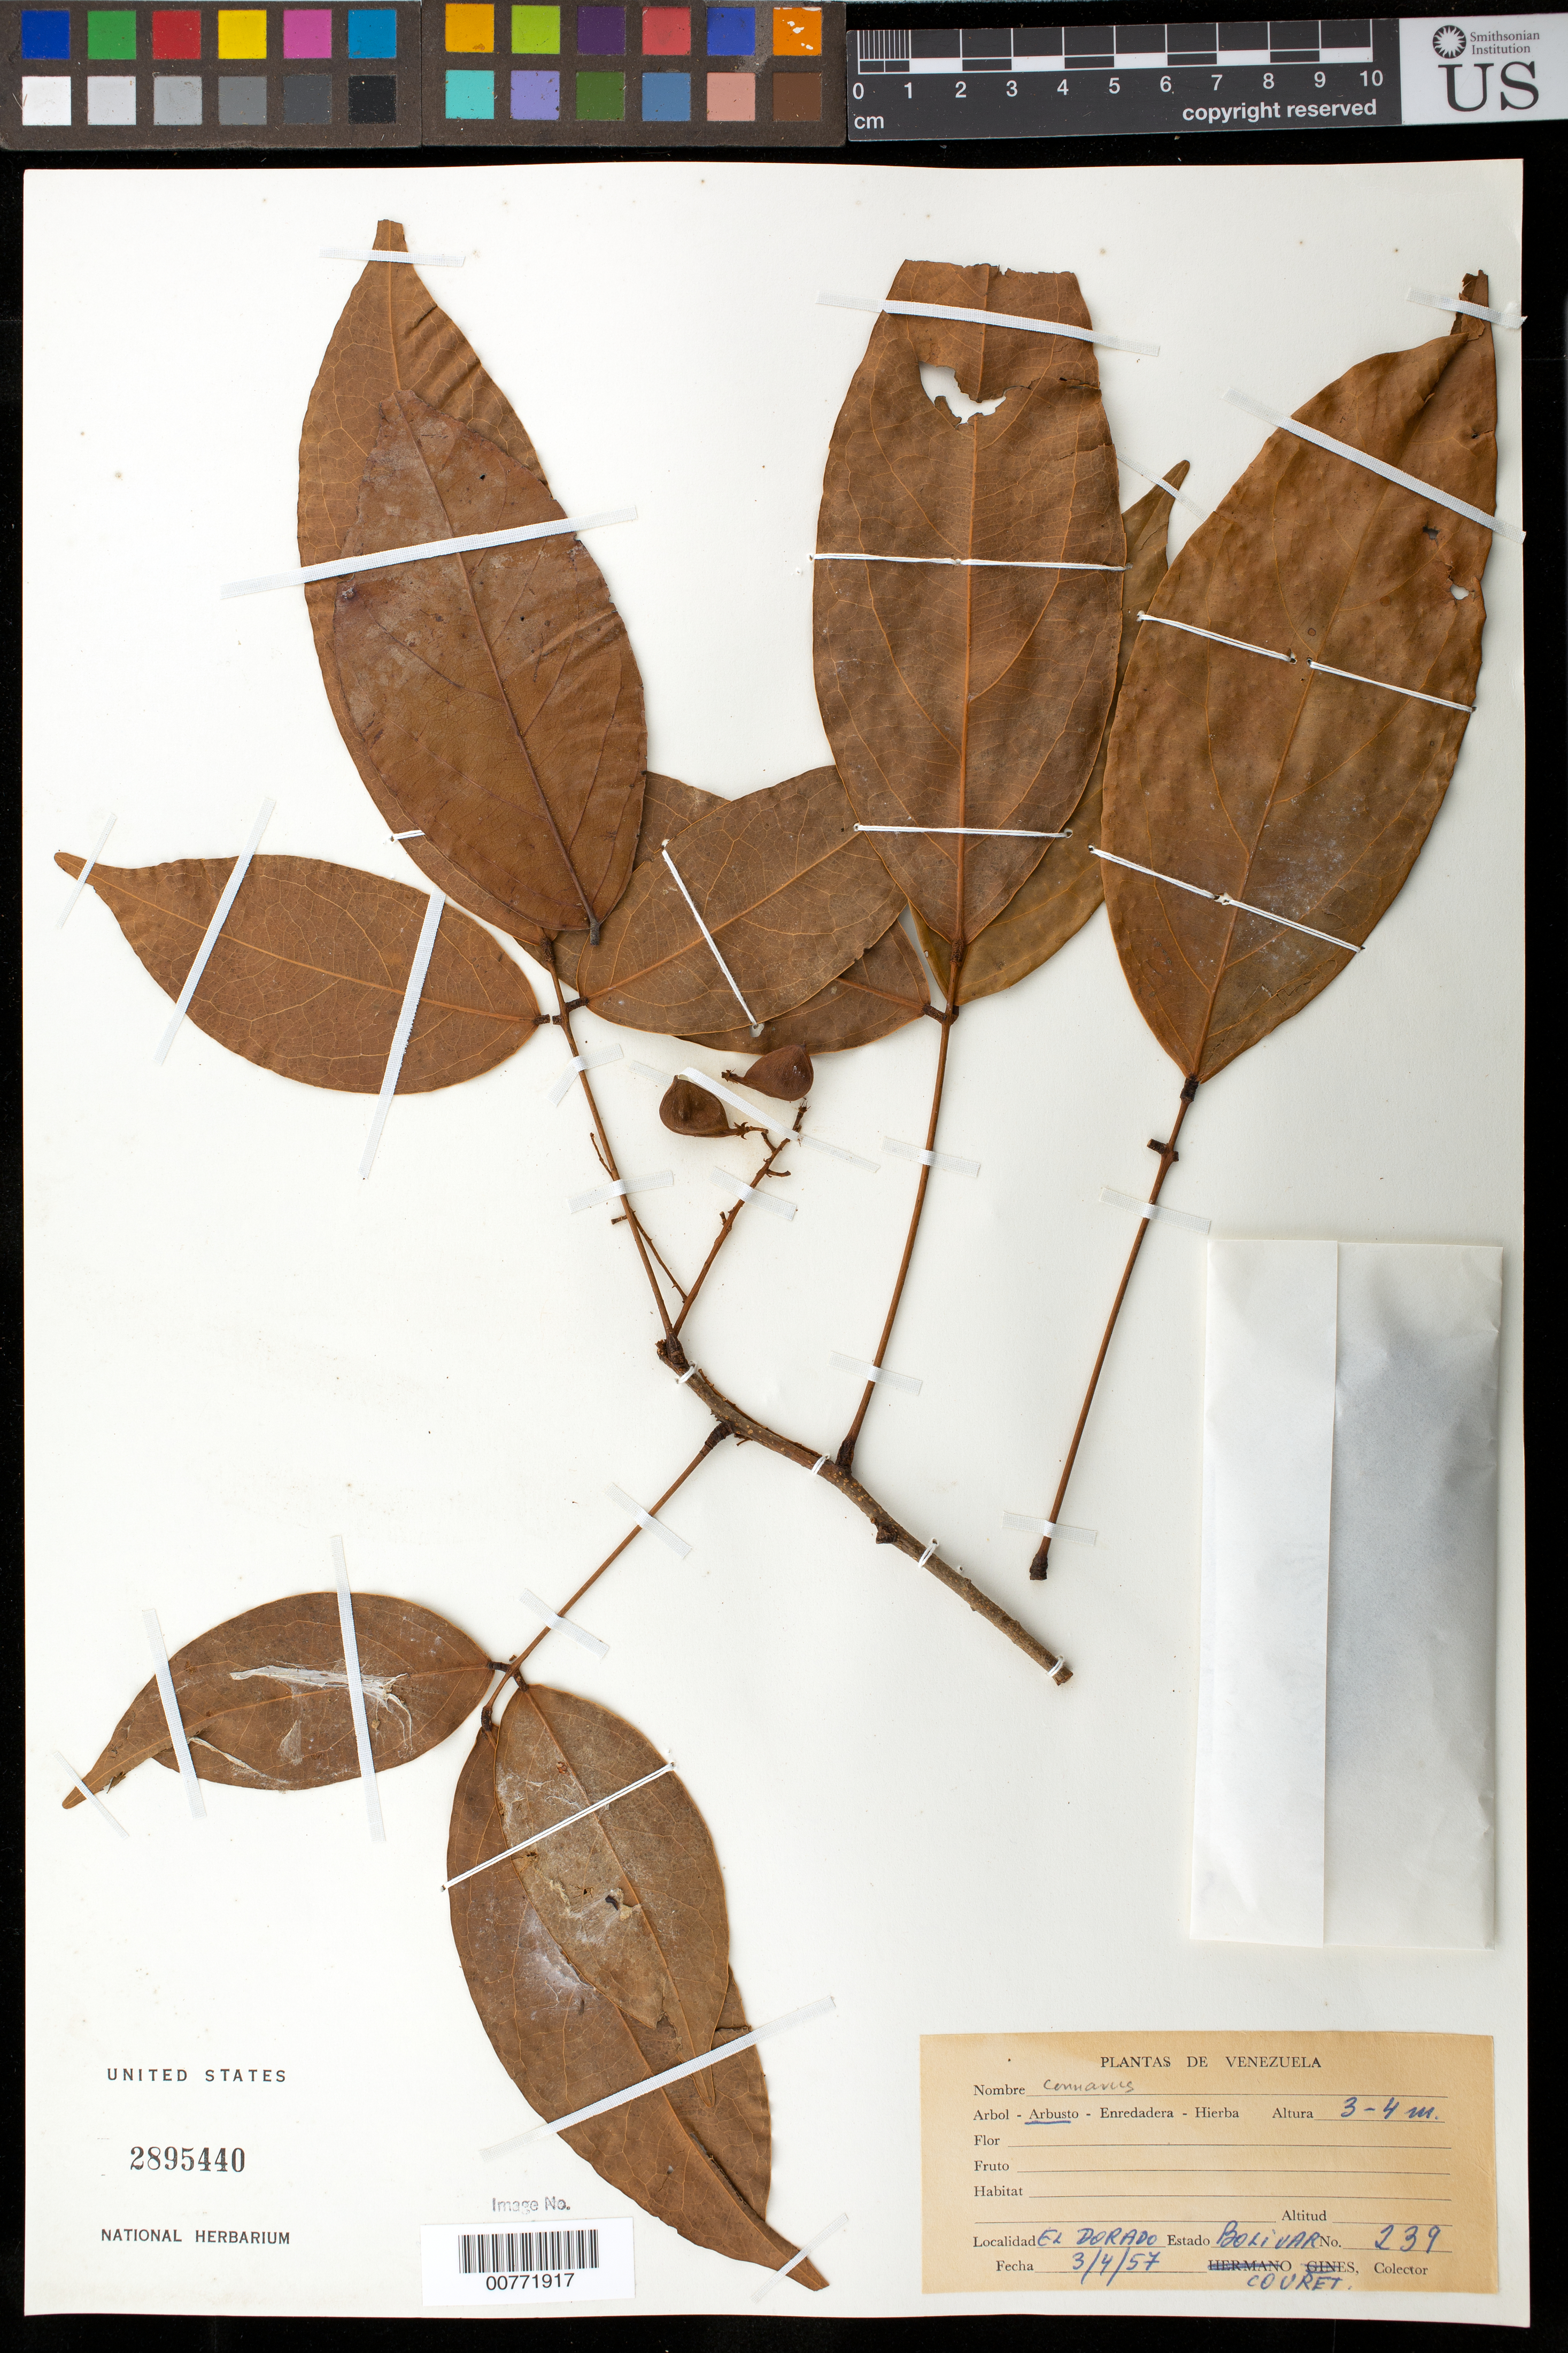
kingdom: Plantae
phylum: Tracheophyta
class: Magnoliopsida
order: Oxalidales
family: Connaraceae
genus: Connarus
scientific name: Connarus sp.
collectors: -. Couret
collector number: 239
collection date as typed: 3-Apr-57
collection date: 1957-04-03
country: Venezuela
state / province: Bolívar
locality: El Dorado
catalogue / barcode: US 2895440